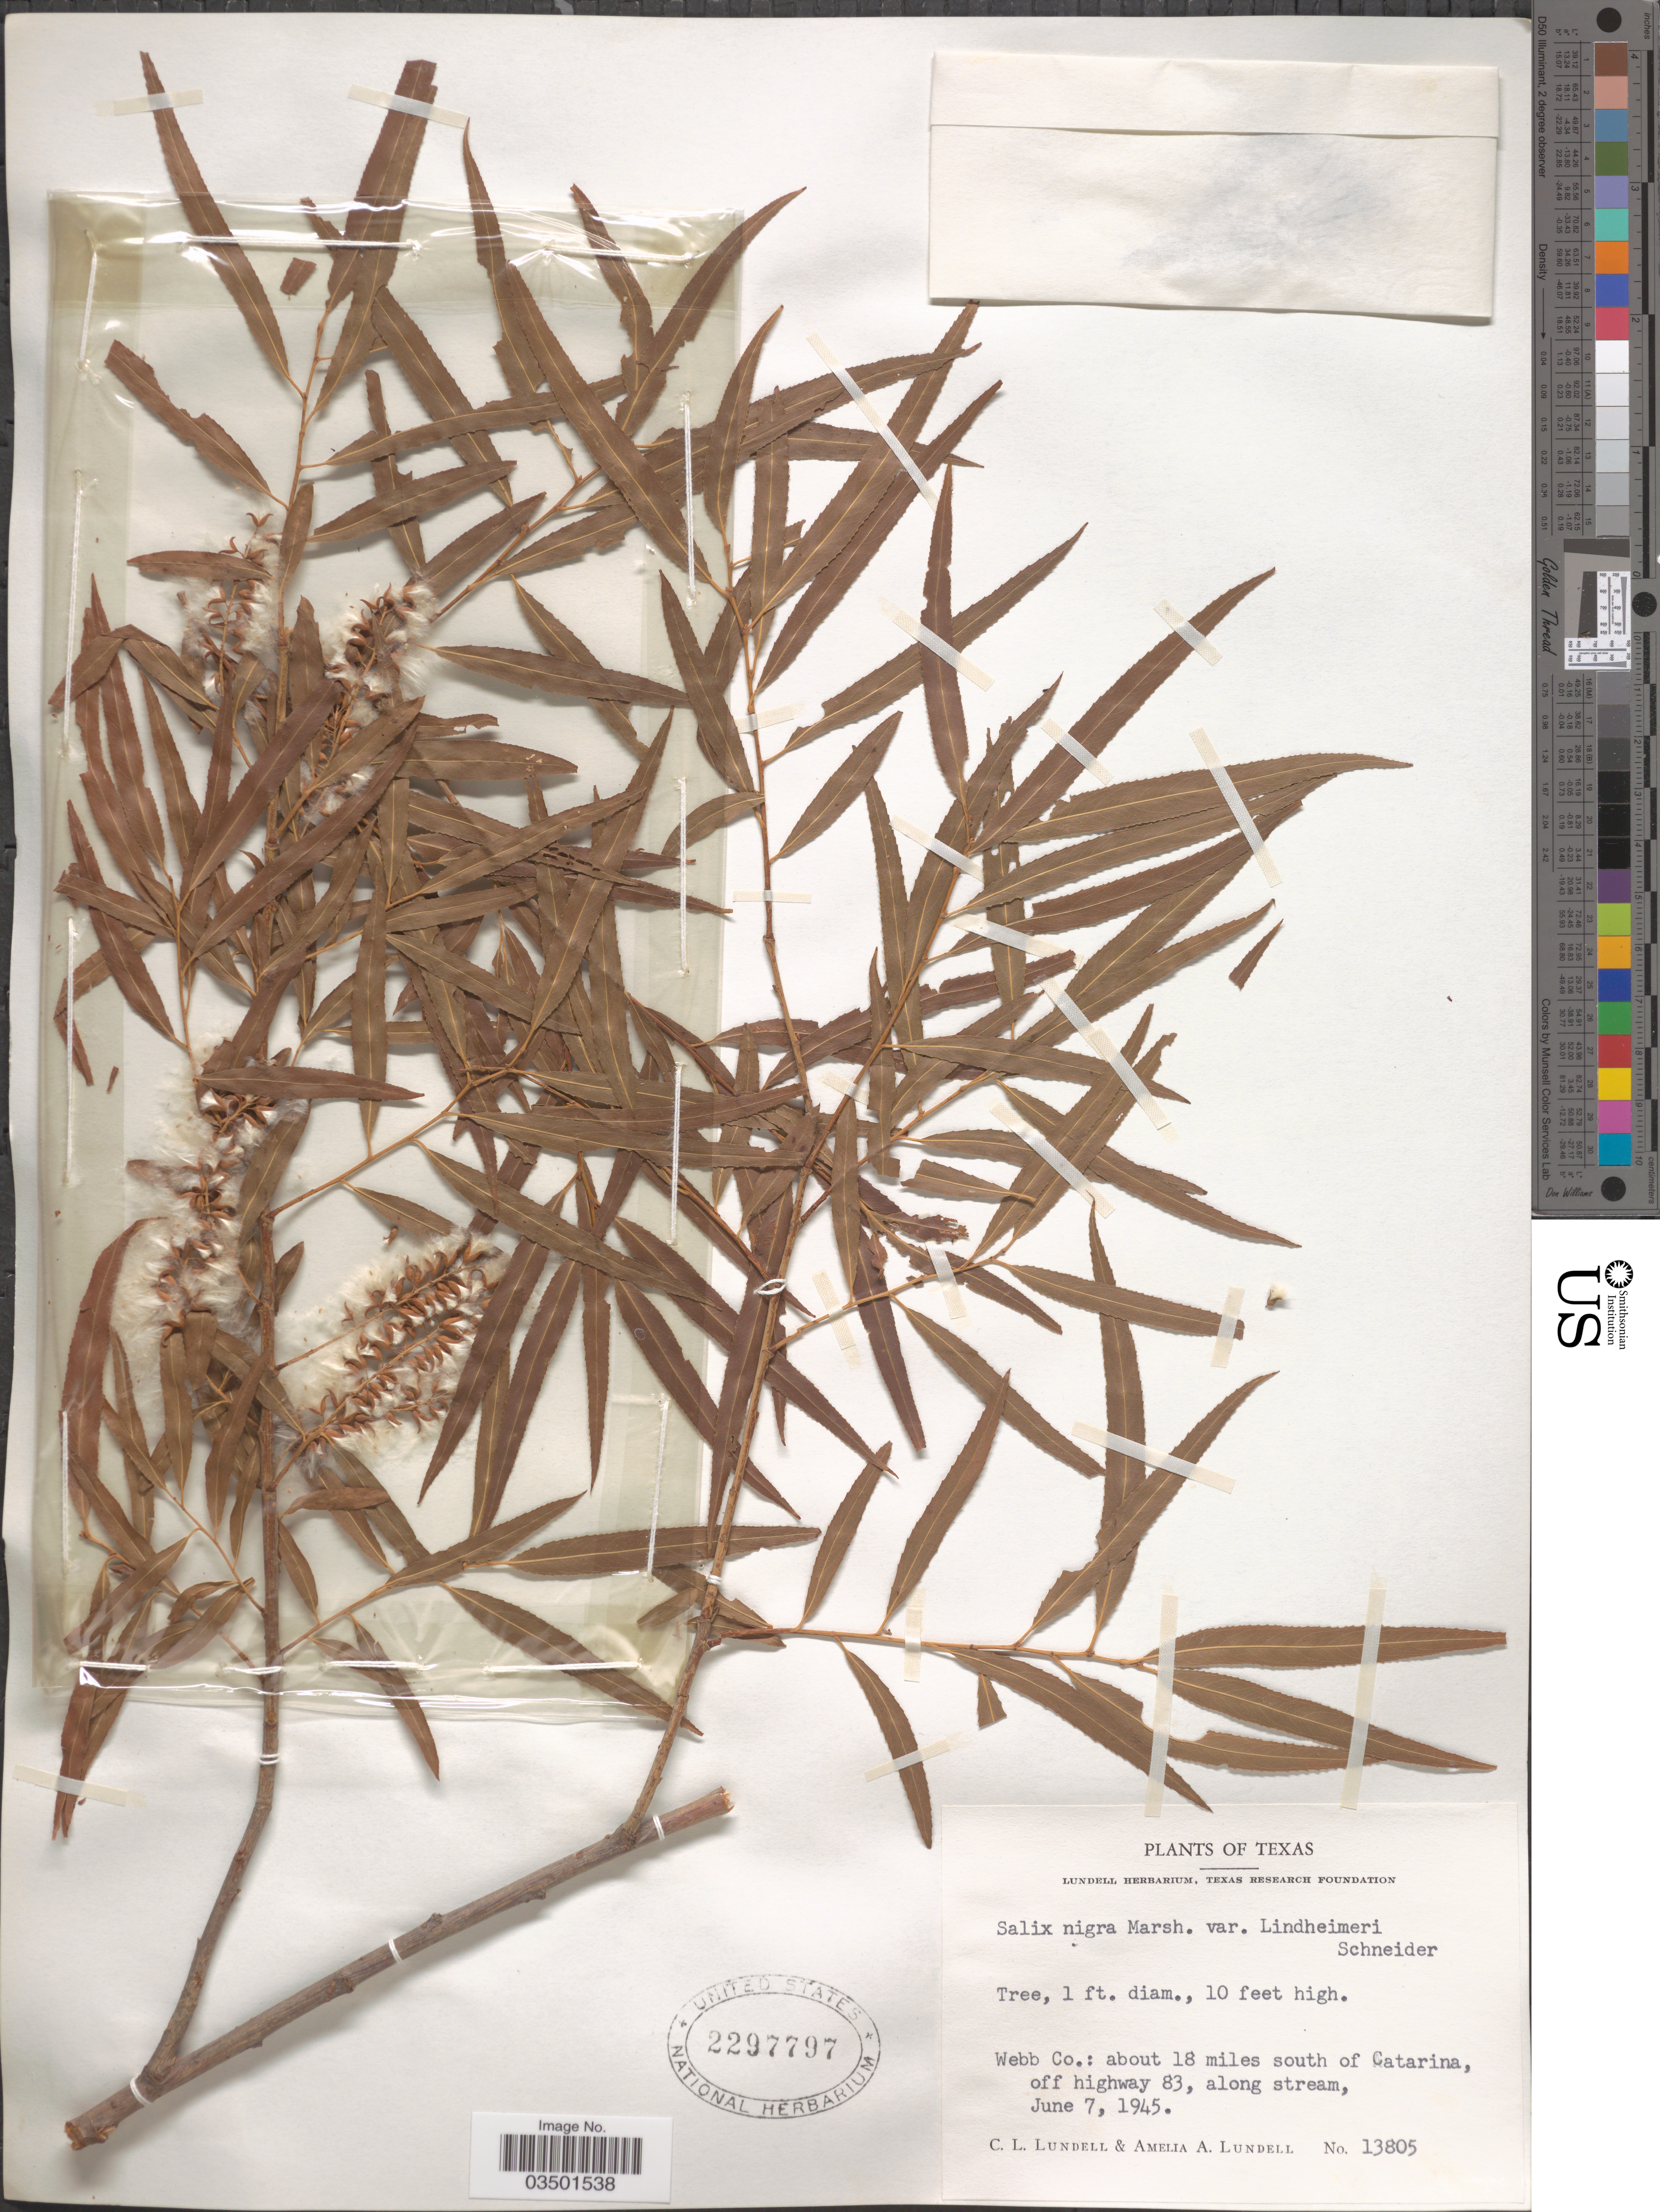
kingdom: Plantae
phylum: Tracheophyta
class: Magnoliopsida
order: Malpighiales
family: Salicaceae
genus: Salix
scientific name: Salix nigra var. lindheimeri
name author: C.K. Schneid.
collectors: C. L. Lundell & A. A. Lundell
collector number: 13805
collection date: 1945-06-07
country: United States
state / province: Texas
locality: Webb Co.: about 18 miles south of Catarina, off highway 83, along stream.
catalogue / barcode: US 2297797